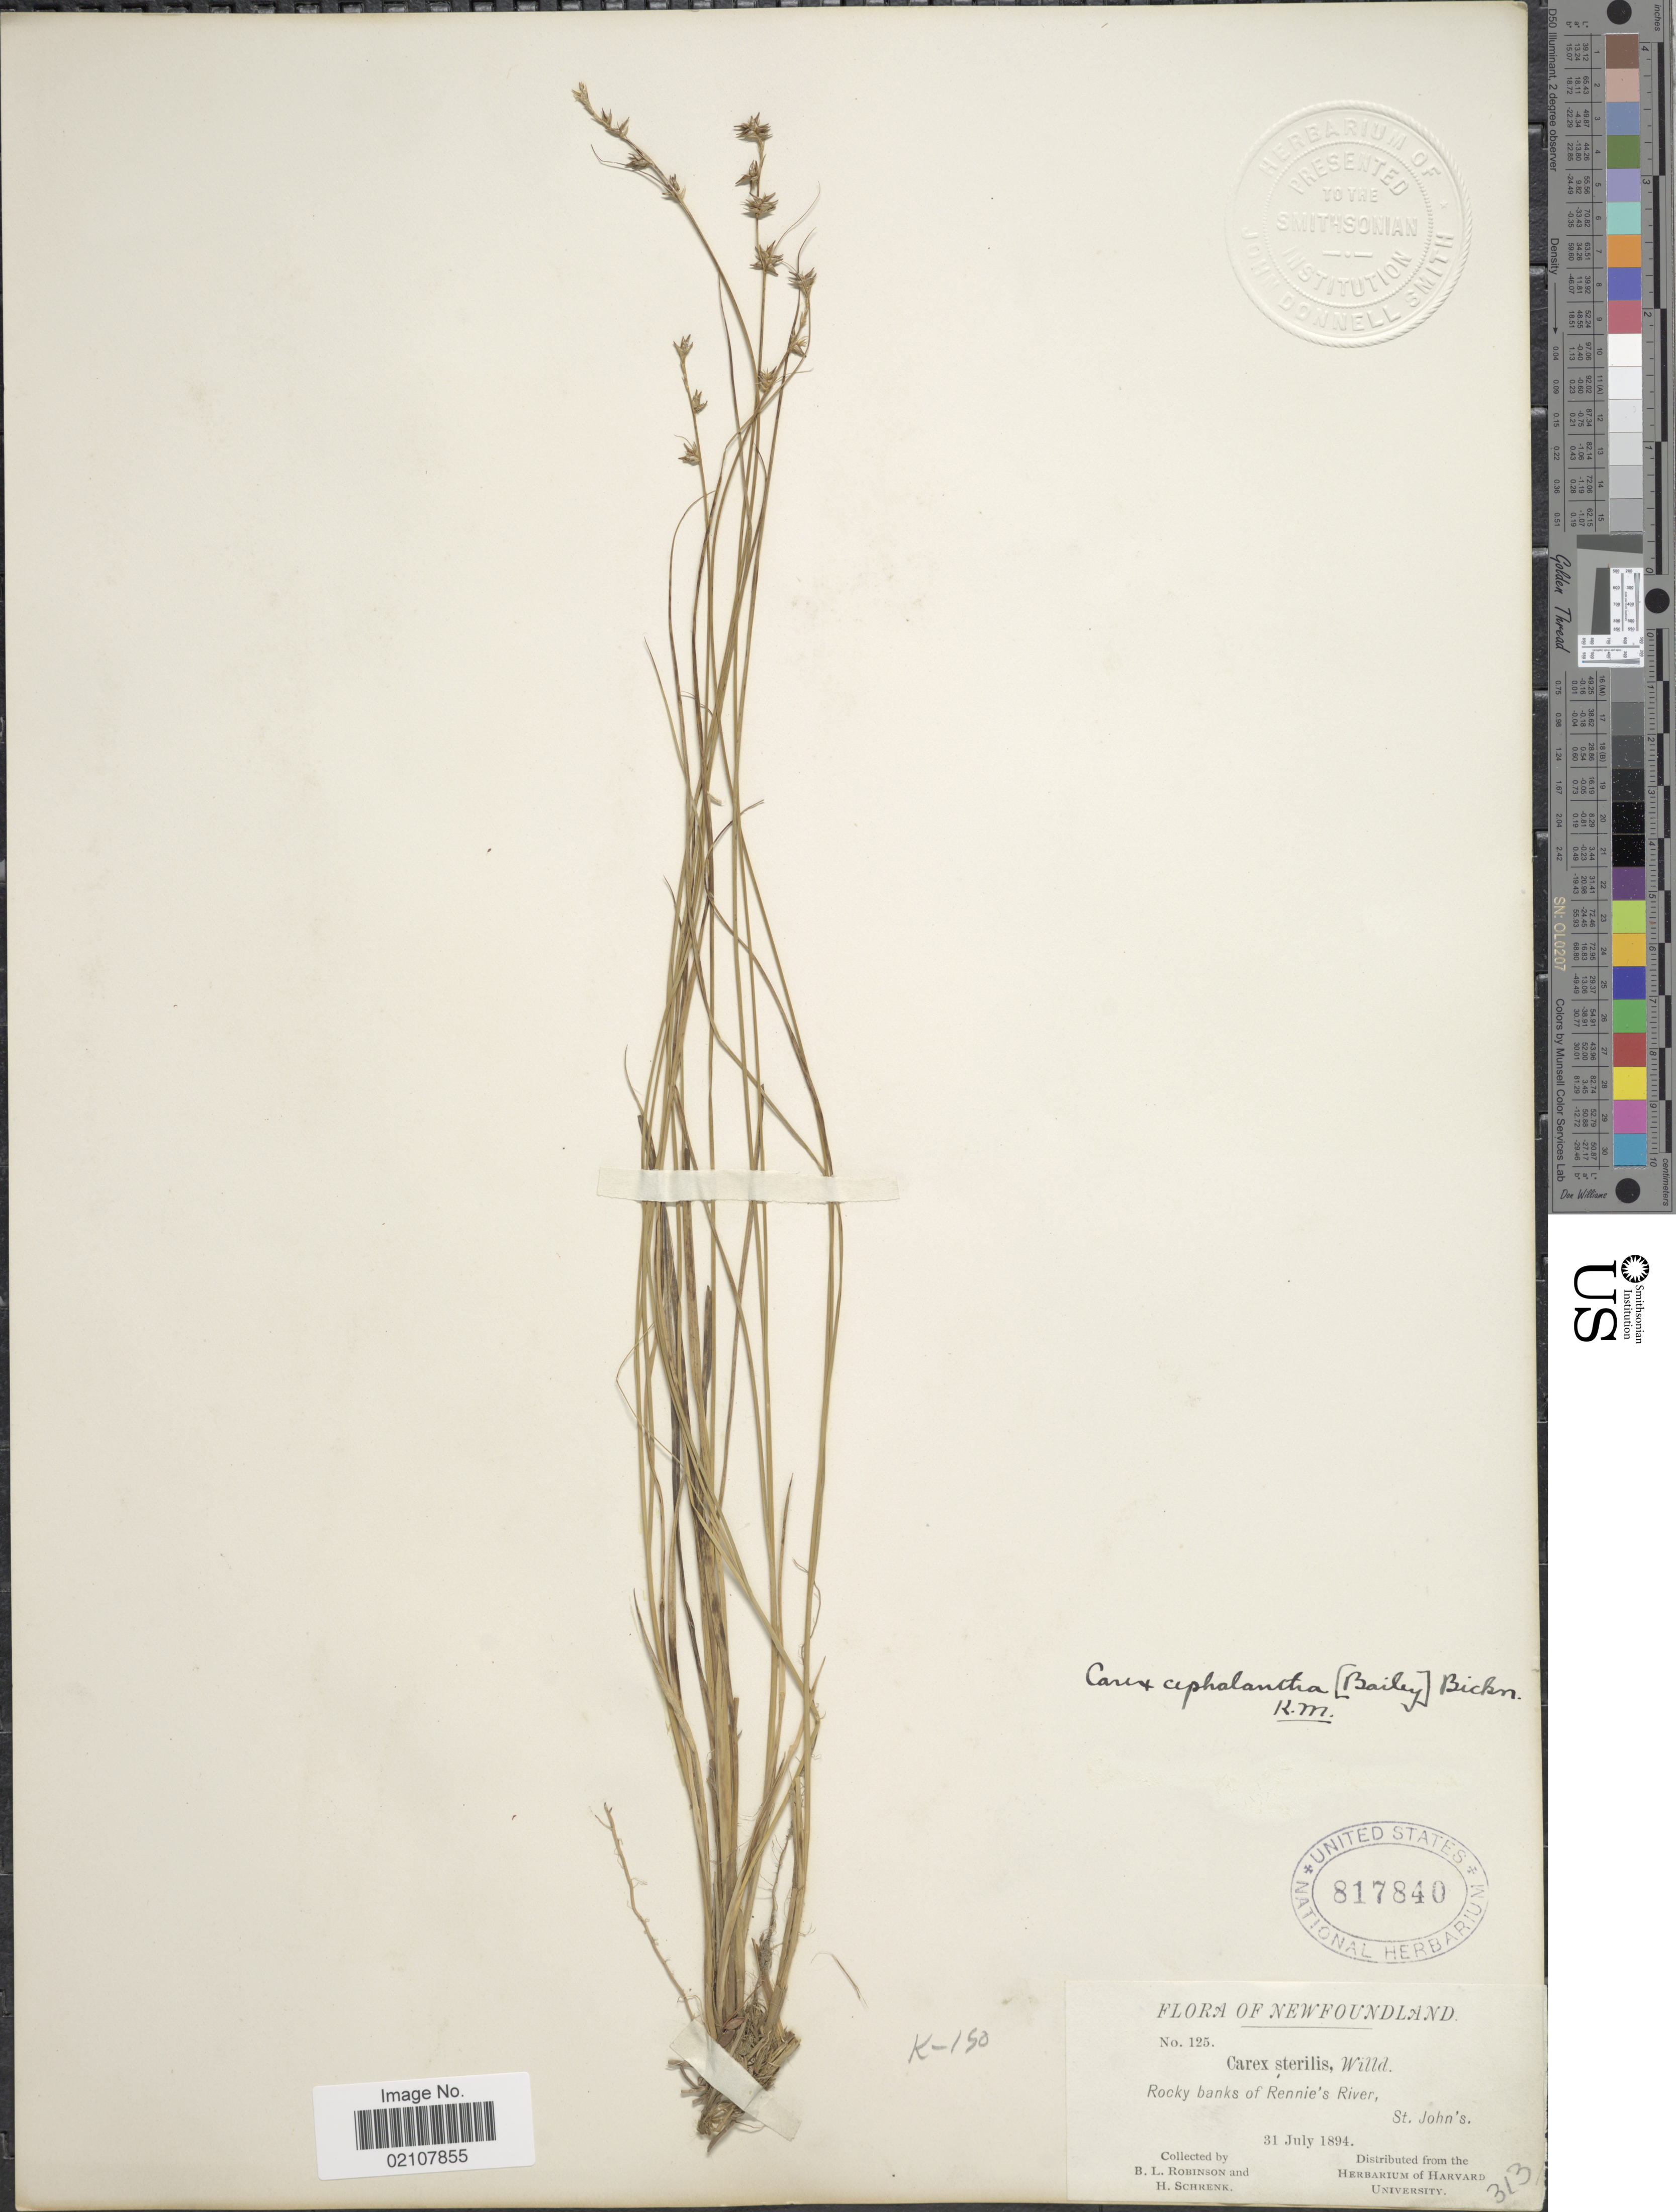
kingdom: Plantae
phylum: Tracheophyta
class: Liliopsida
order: Poales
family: Cyperaceae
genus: Carex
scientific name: Carex echinata subsp. echinata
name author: Murray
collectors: B. L. Robinson & H. v. Schrenk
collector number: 125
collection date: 1894-07-31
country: Canada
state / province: Newfoundland and Labrador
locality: Rocky banks of Rennie's River, St. John's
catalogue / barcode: US 817840